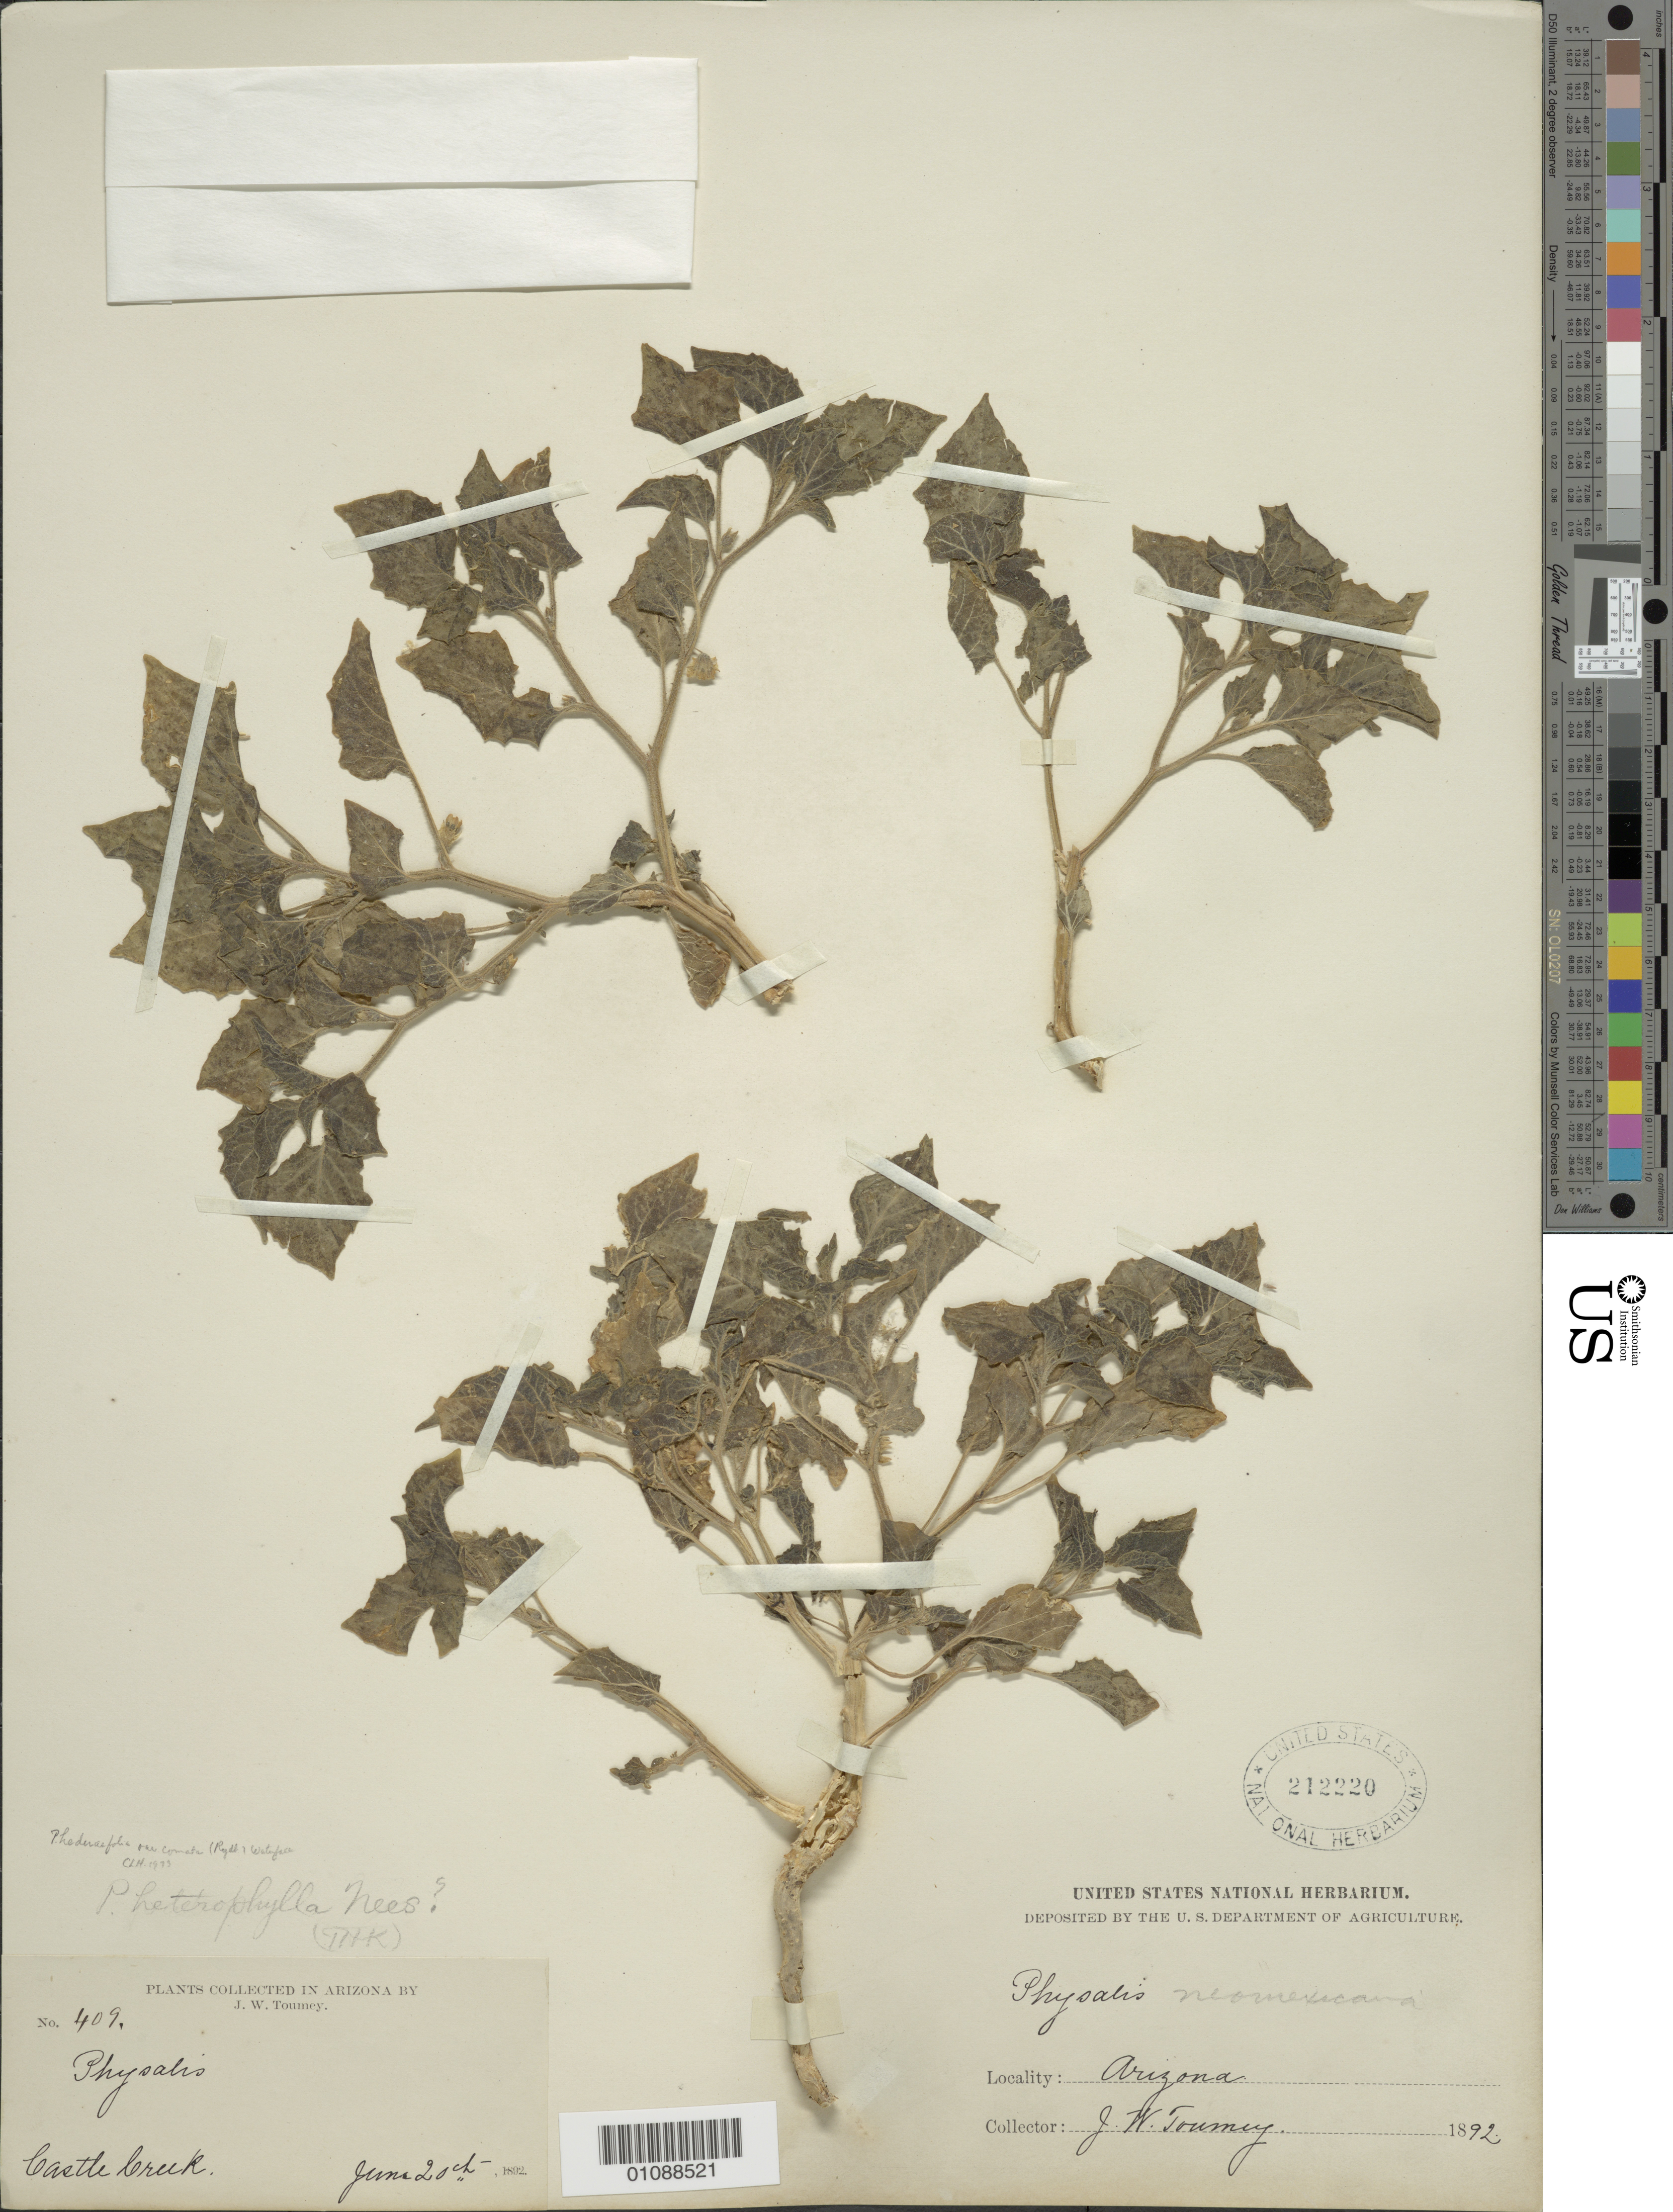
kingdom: Plantae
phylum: Tracheophyta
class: Magnoliopsida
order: Solanales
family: Solanaceae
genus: Physalis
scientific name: Physalis hederifolia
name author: A. Gray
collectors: J. W. Toumey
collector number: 409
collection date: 1892-06-20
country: United States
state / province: Arizona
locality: Castle Creek.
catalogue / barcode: US 212220